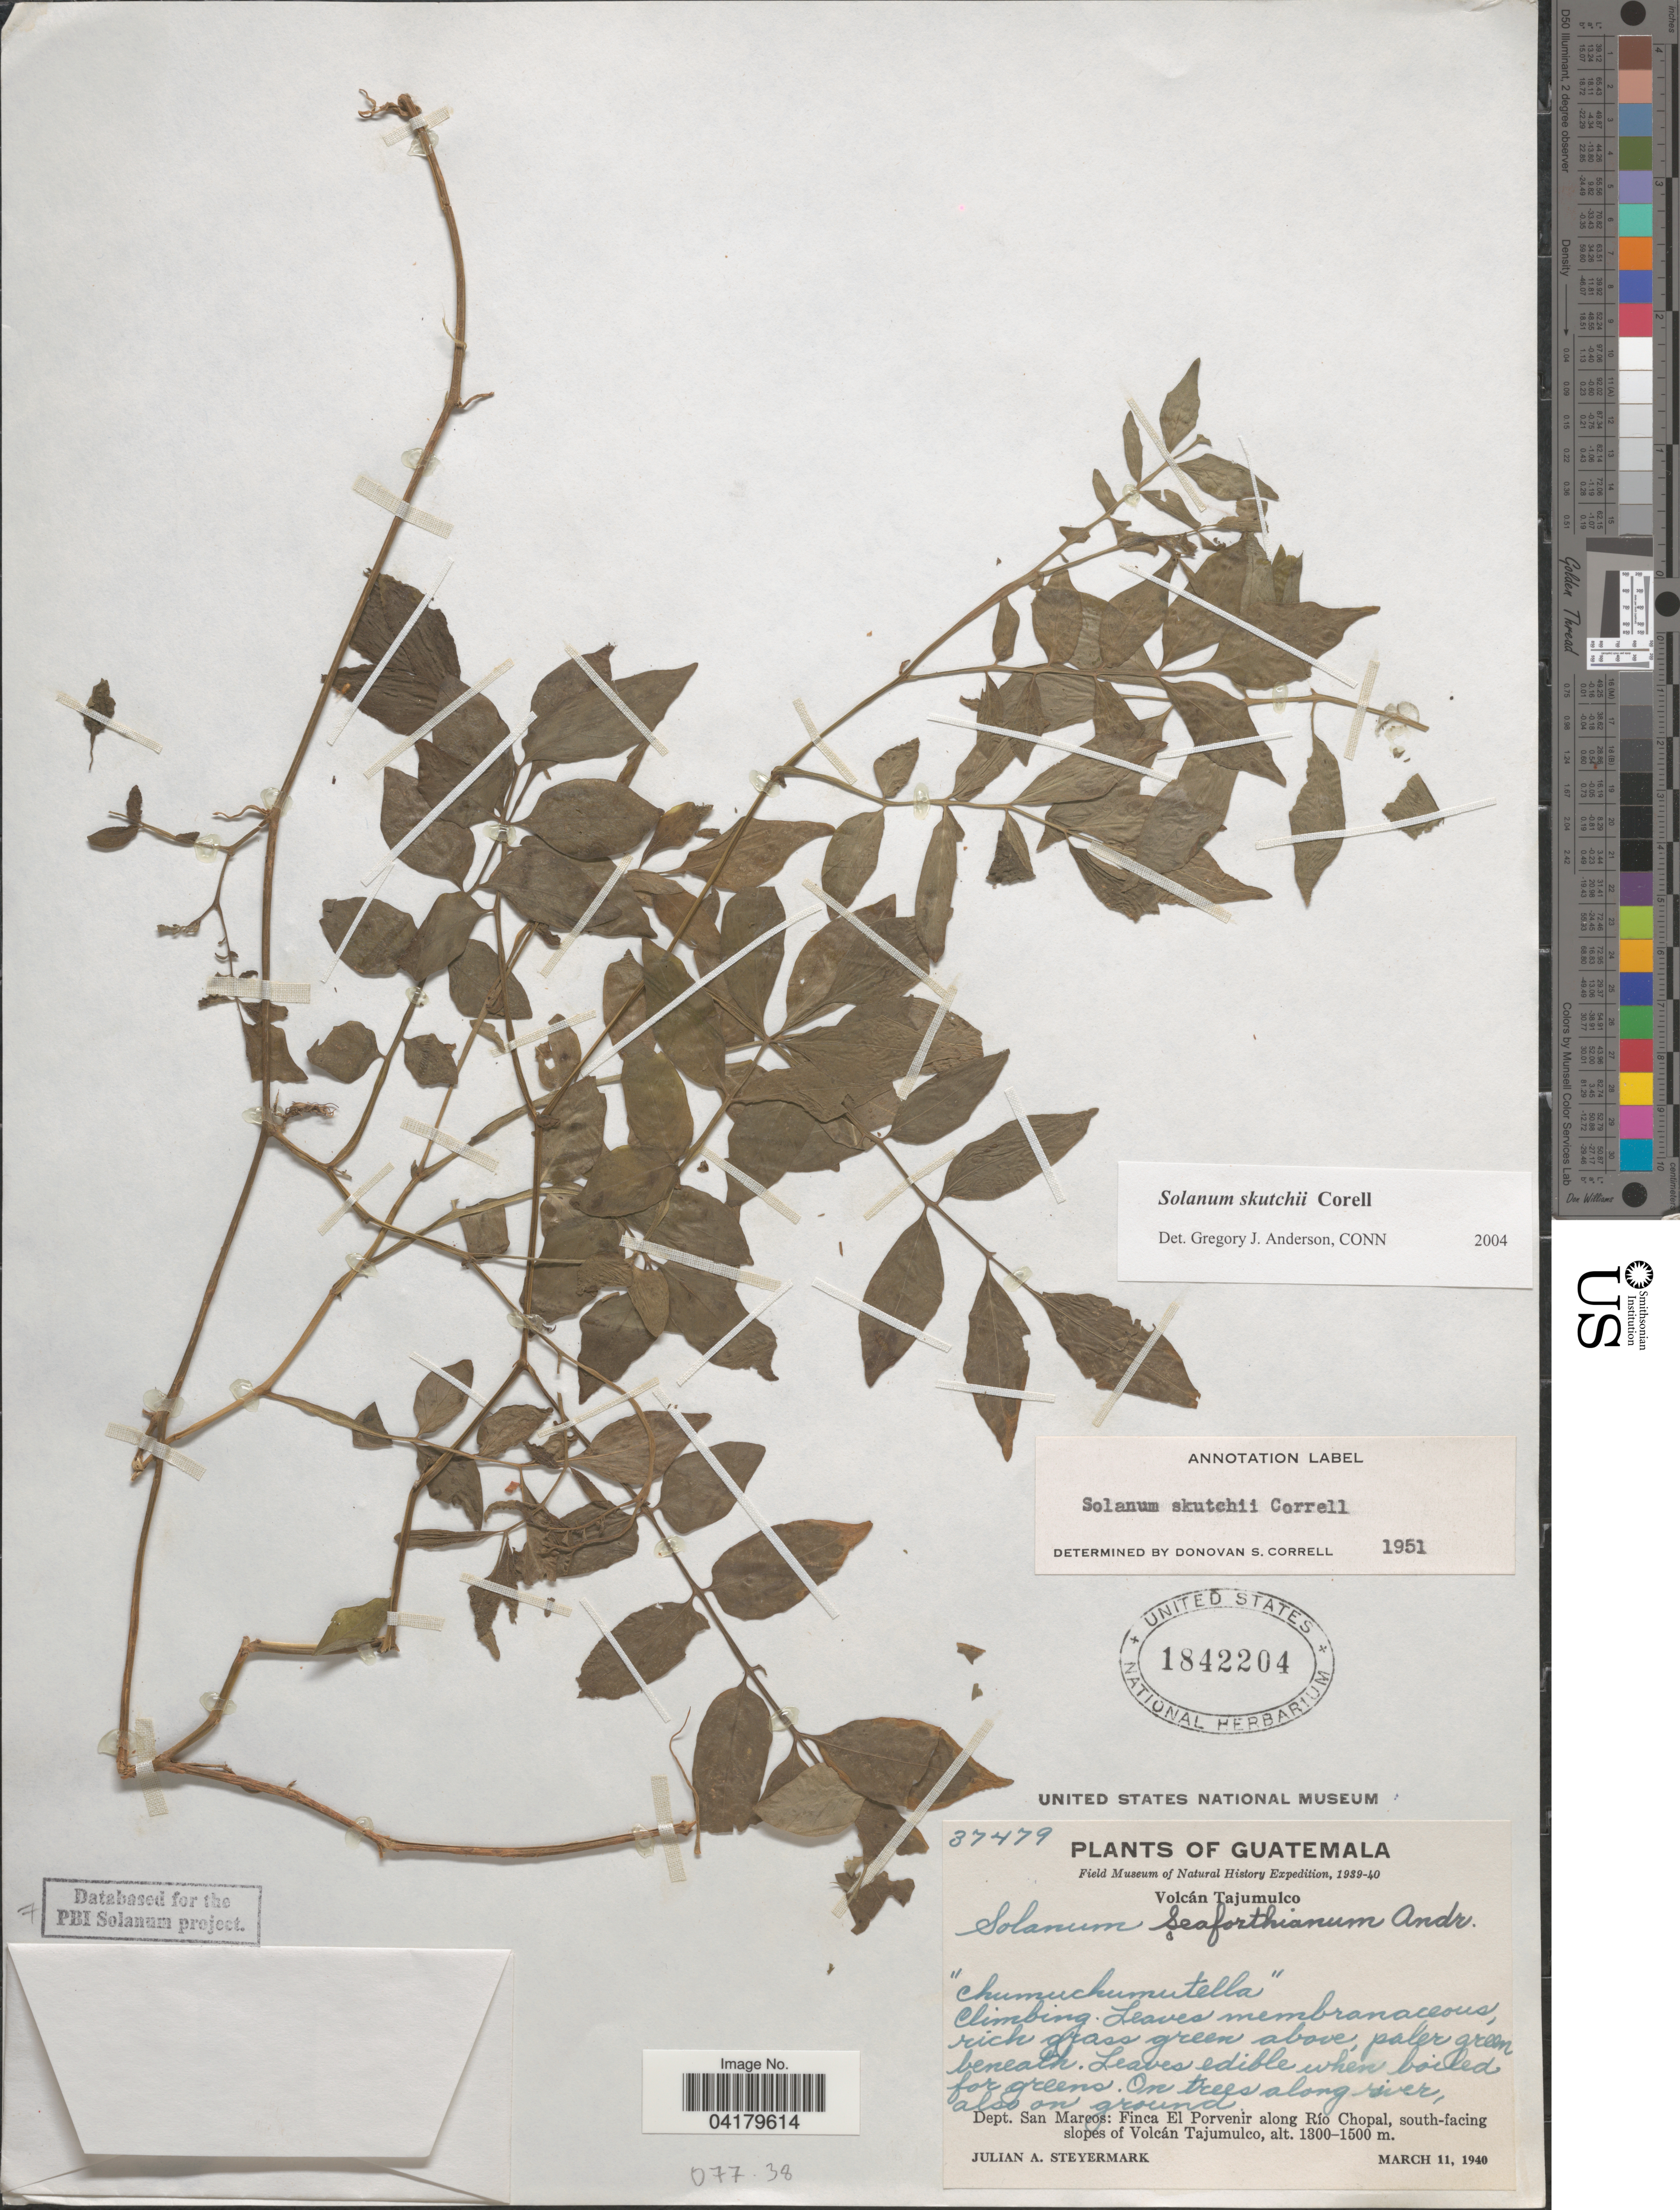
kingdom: Plantae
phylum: Tracheophyta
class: Magnoliopsida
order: Solanales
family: Solanaceae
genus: Solanum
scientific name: Solanum skutchii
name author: Correll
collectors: J. Steyermark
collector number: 37479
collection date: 1940-03-11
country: Guatemala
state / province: San Marcos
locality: Field Museum of Natural History Expedition, 1939-40. Volcán Tajumulco. "Chumuchumutella". Dept. San Marcos: Finca El Porvenir along Río Chopal, south-facing slopes of Volcán Tajumulco.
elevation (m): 1300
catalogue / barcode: US 1842204